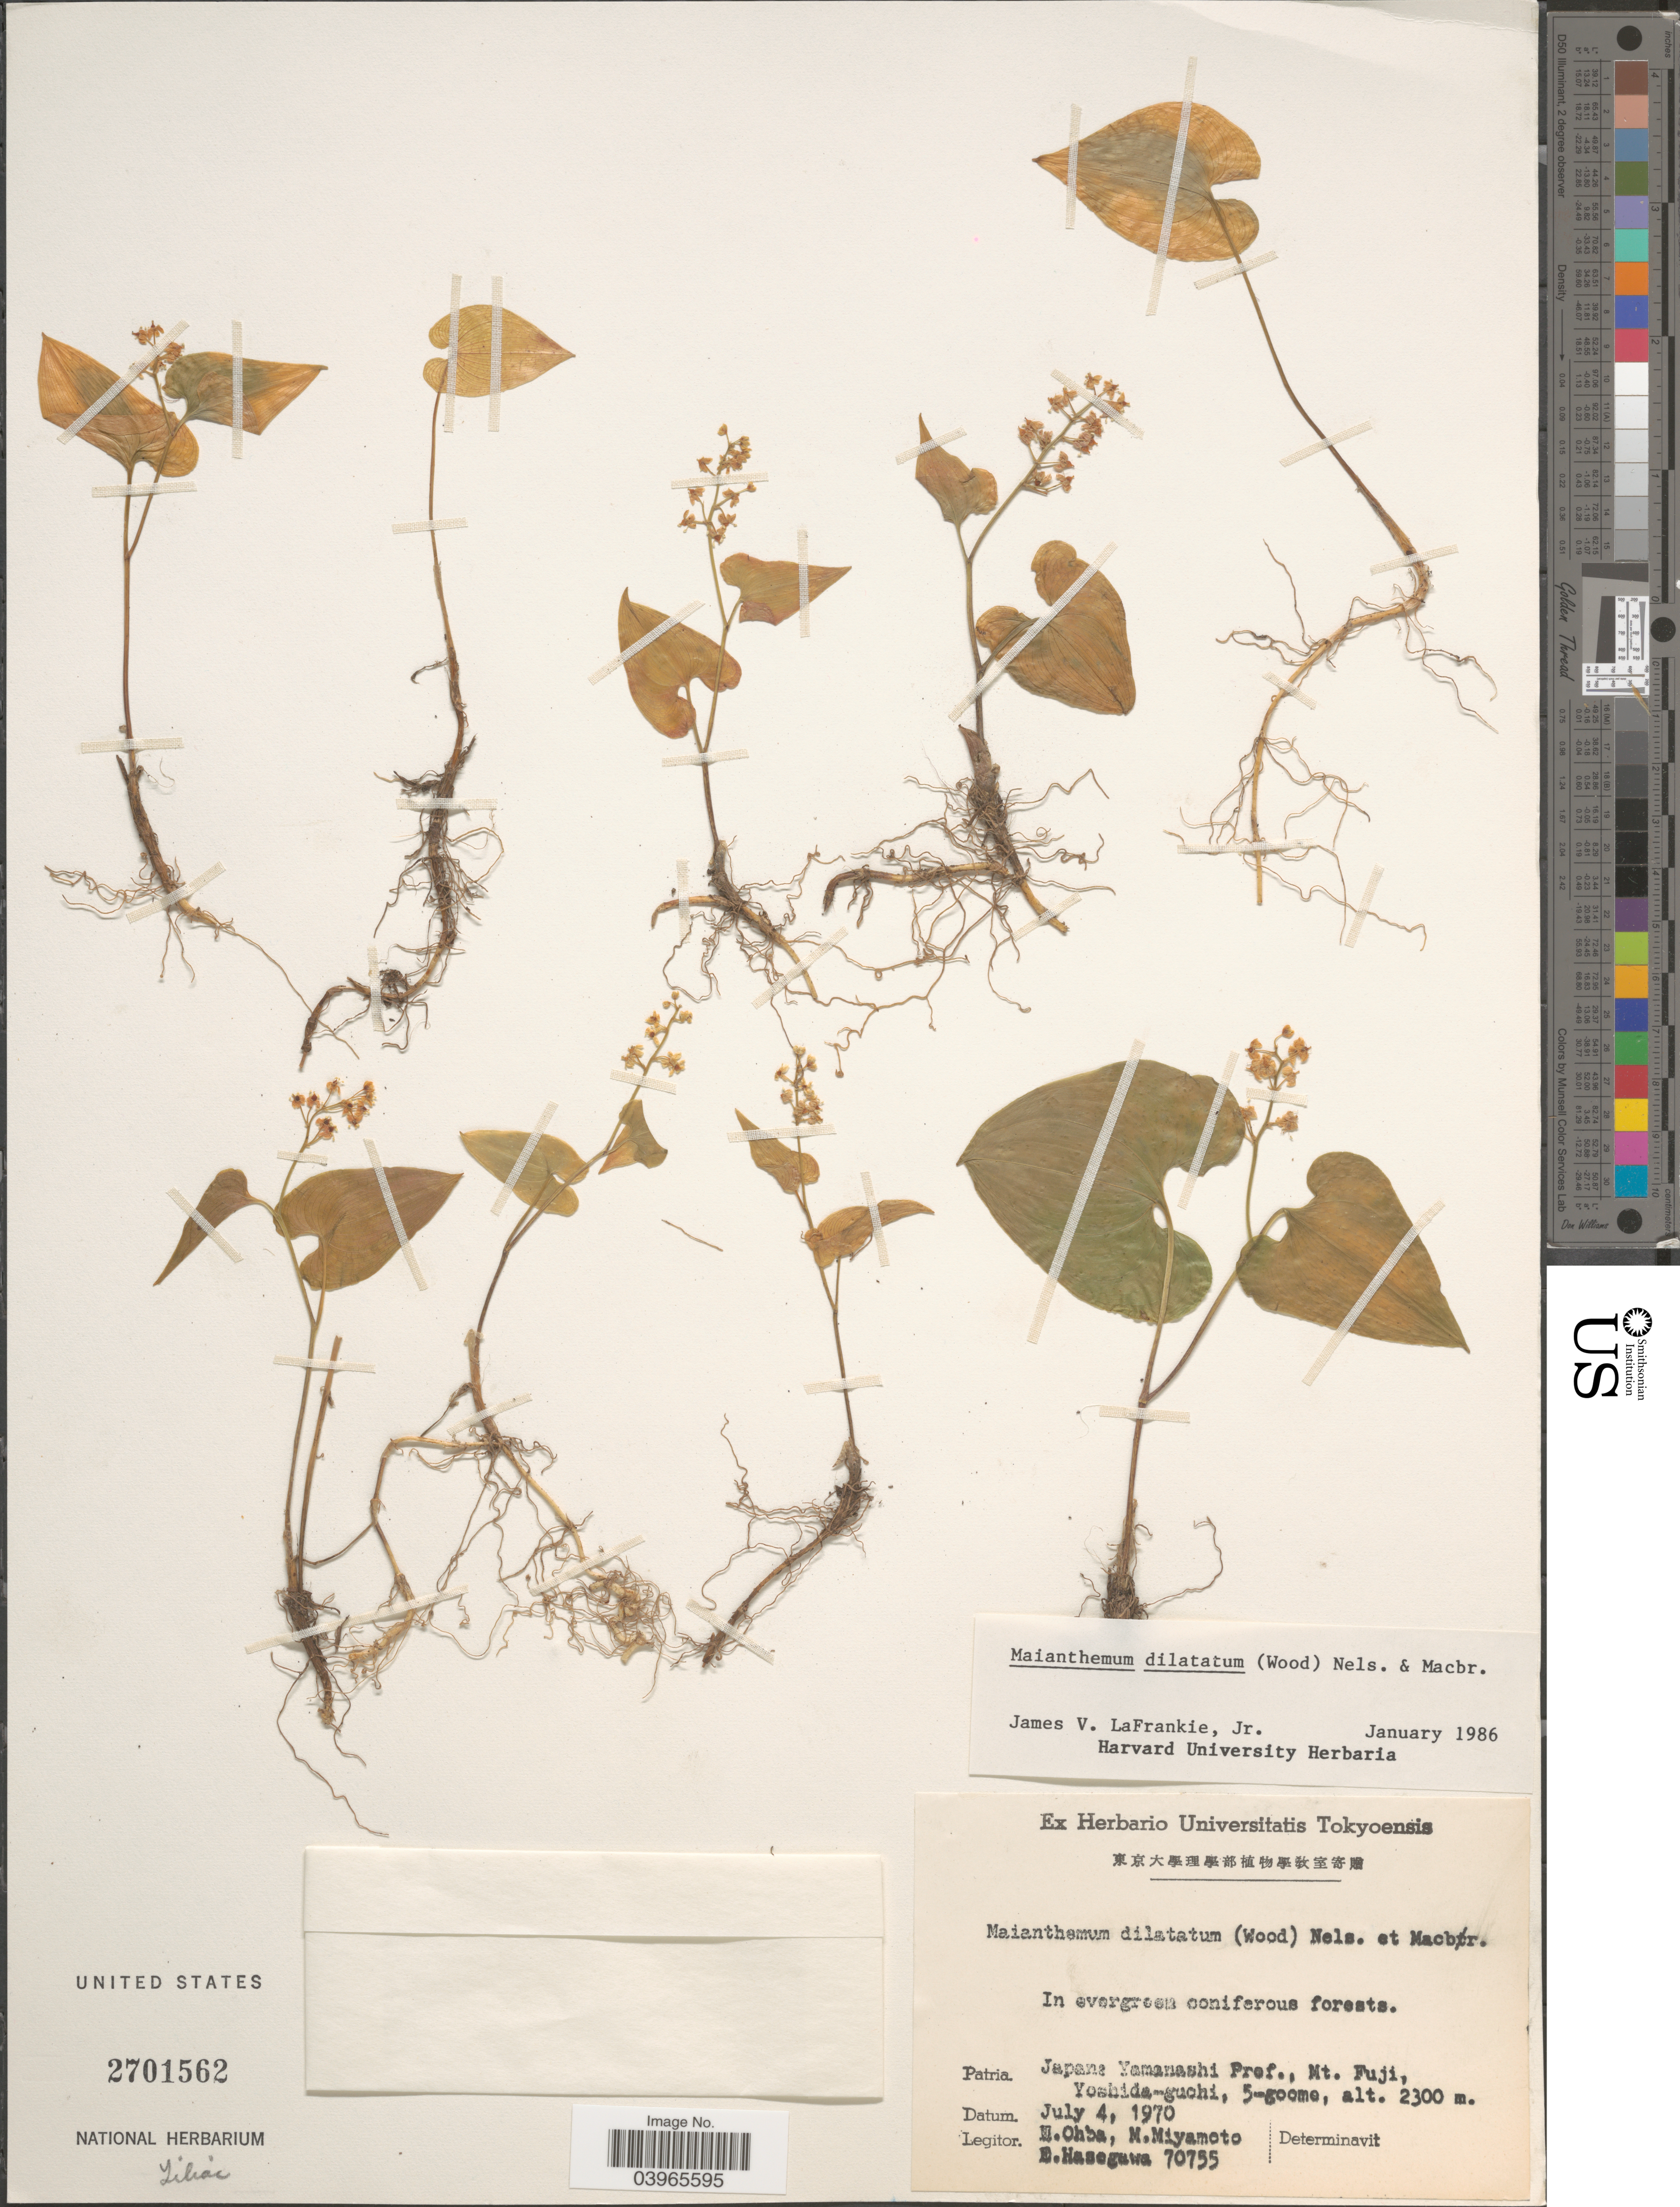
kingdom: Plantae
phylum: Tracheophyta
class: Liliopsida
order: Asparagales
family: Asparagaceae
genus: Maianthemum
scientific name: Maianthemum dilatatum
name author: (Alph. Wood) A. Nelson & J.F. Macbr.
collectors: M. Ohba, M. Miyamoto & E. Hasegawa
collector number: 70755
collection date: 1970-07-04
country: Japan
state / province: Yamanasi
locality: Yamanashi Pref., Mt. Fuji, Yoshida-guchi, 5-goome.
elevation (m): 2300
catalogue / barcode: US 2701562